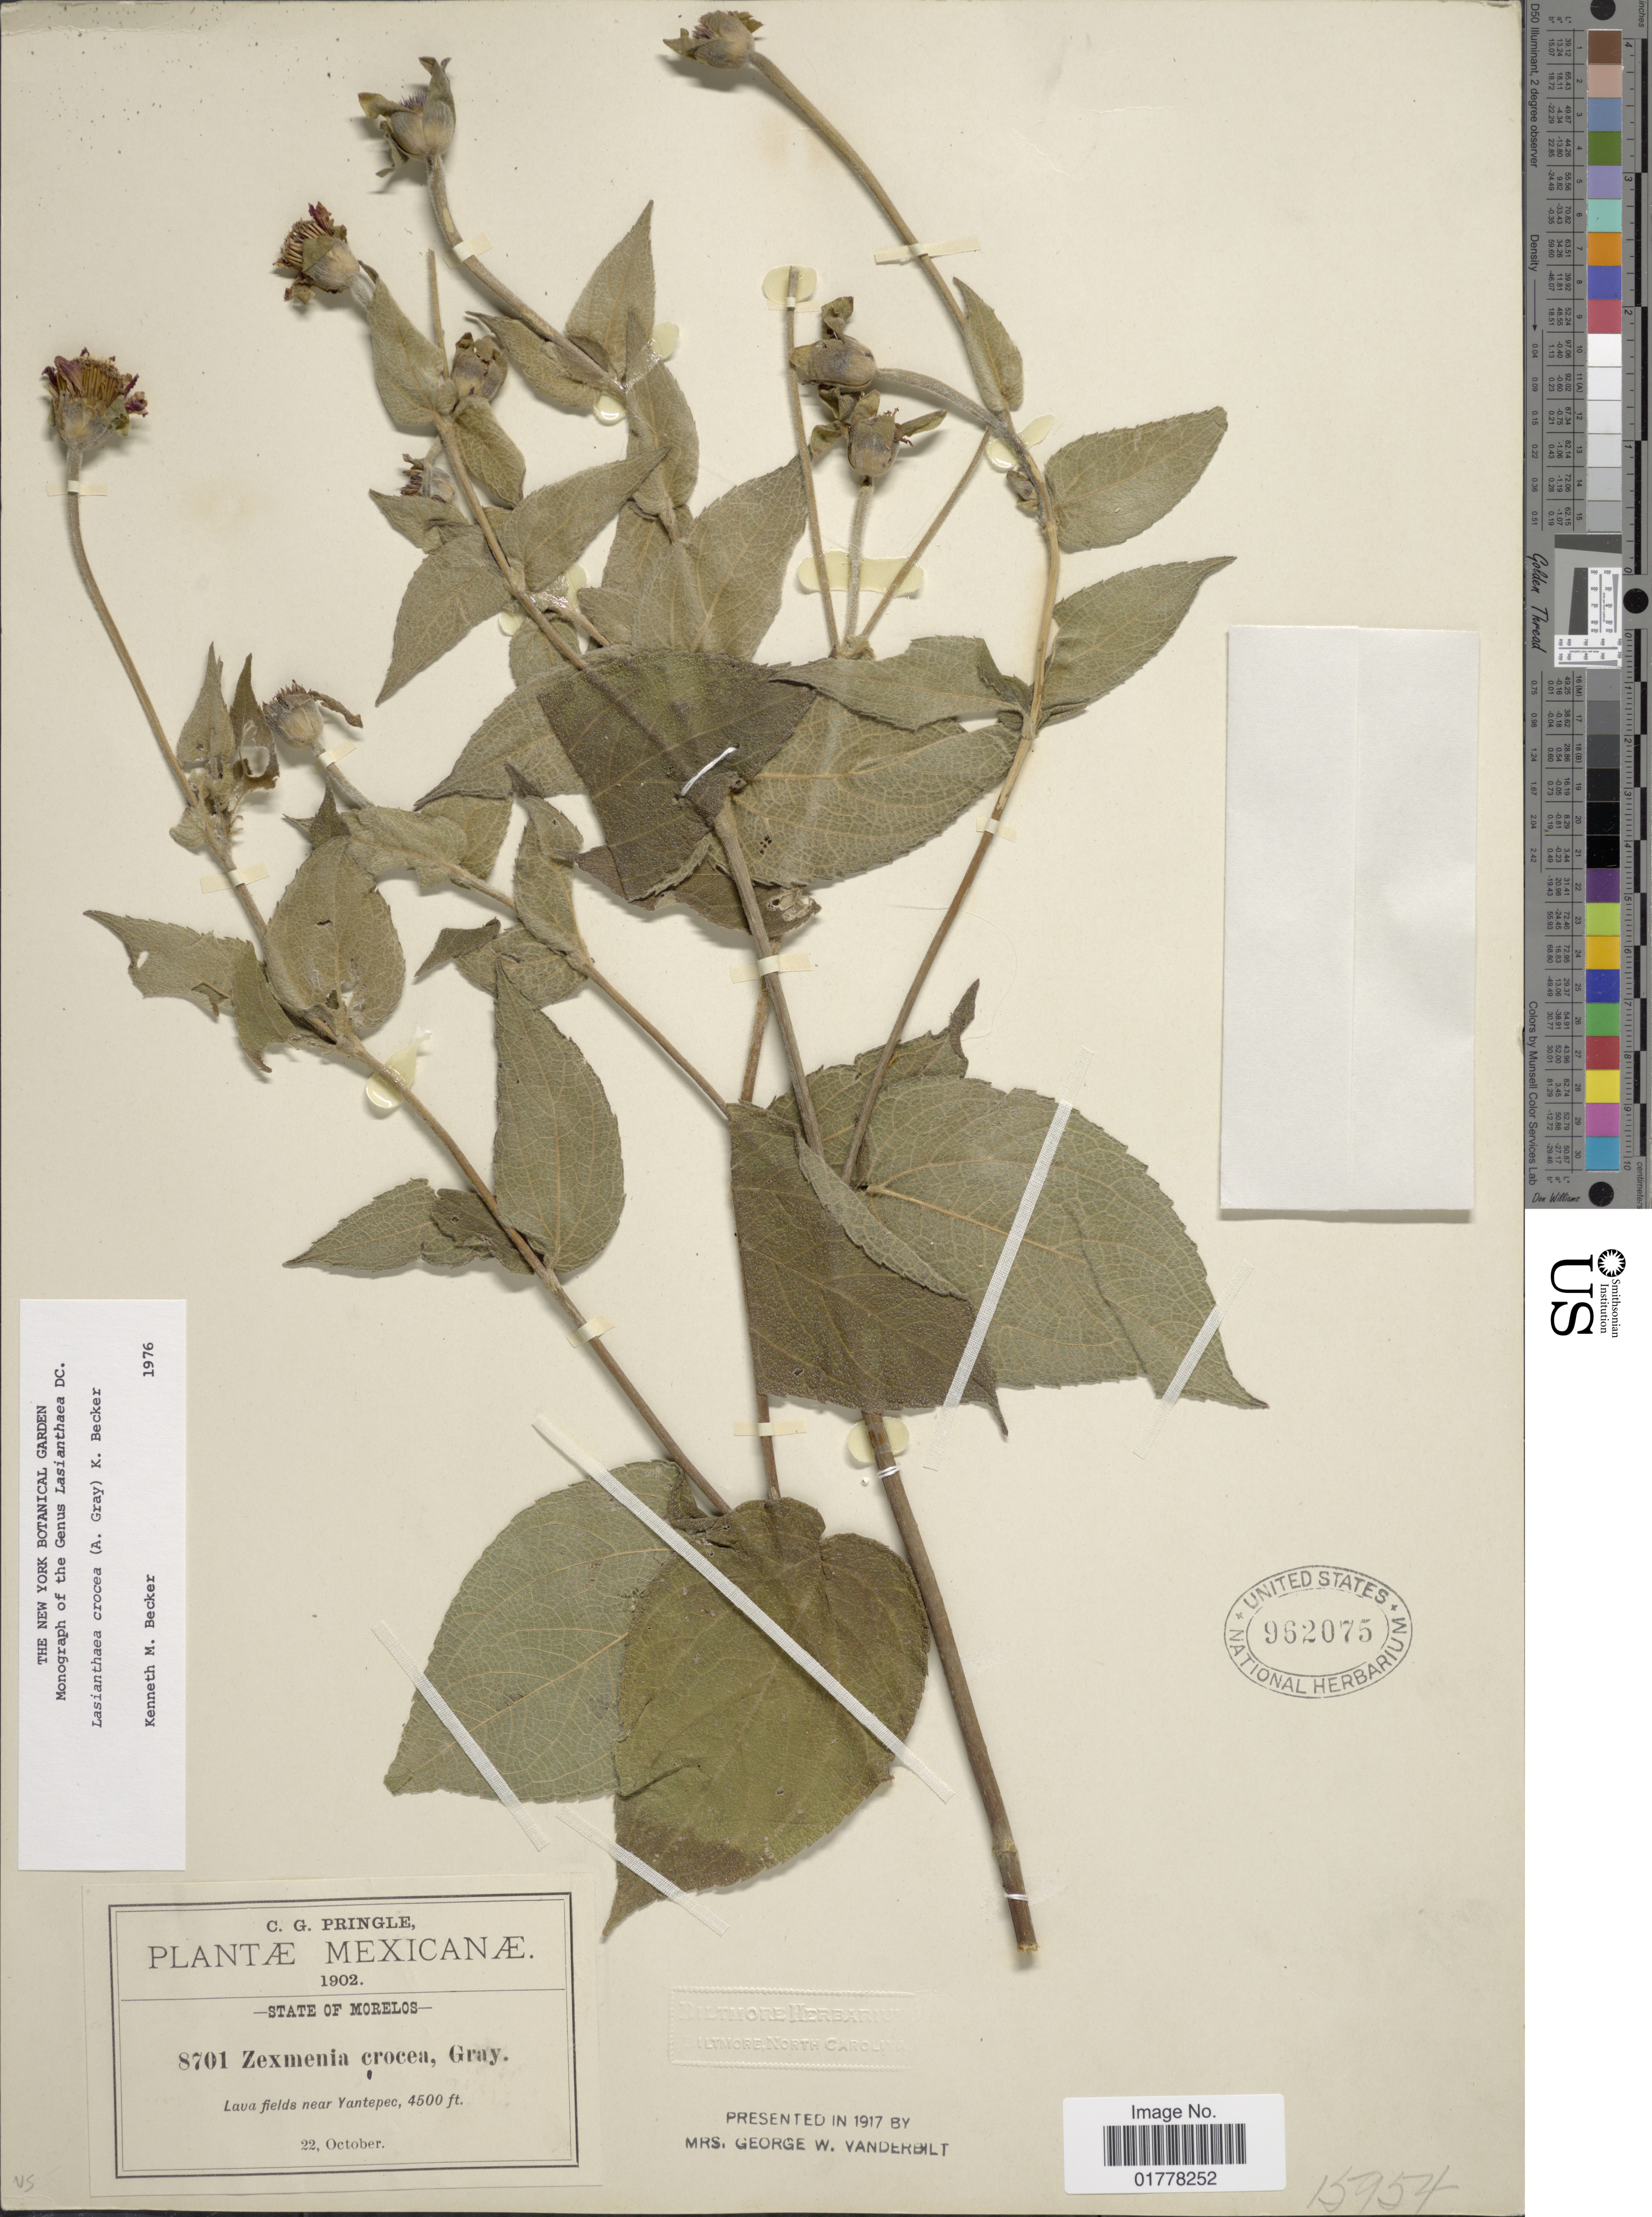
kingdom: Plantae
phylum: Tracheophyta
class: Magnoliopsida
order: Asterales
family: Asteraceae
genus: Lasianthaea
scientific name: Lasianthaea crocea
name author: (A. Gray) K.M. Becker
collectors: C. G. Pringle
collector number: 8701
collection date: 1902-10-22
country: Mexico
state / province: Morelos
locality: State of Morelos. Lava fields near Yantepec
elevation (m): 1372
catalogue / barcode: US 962075